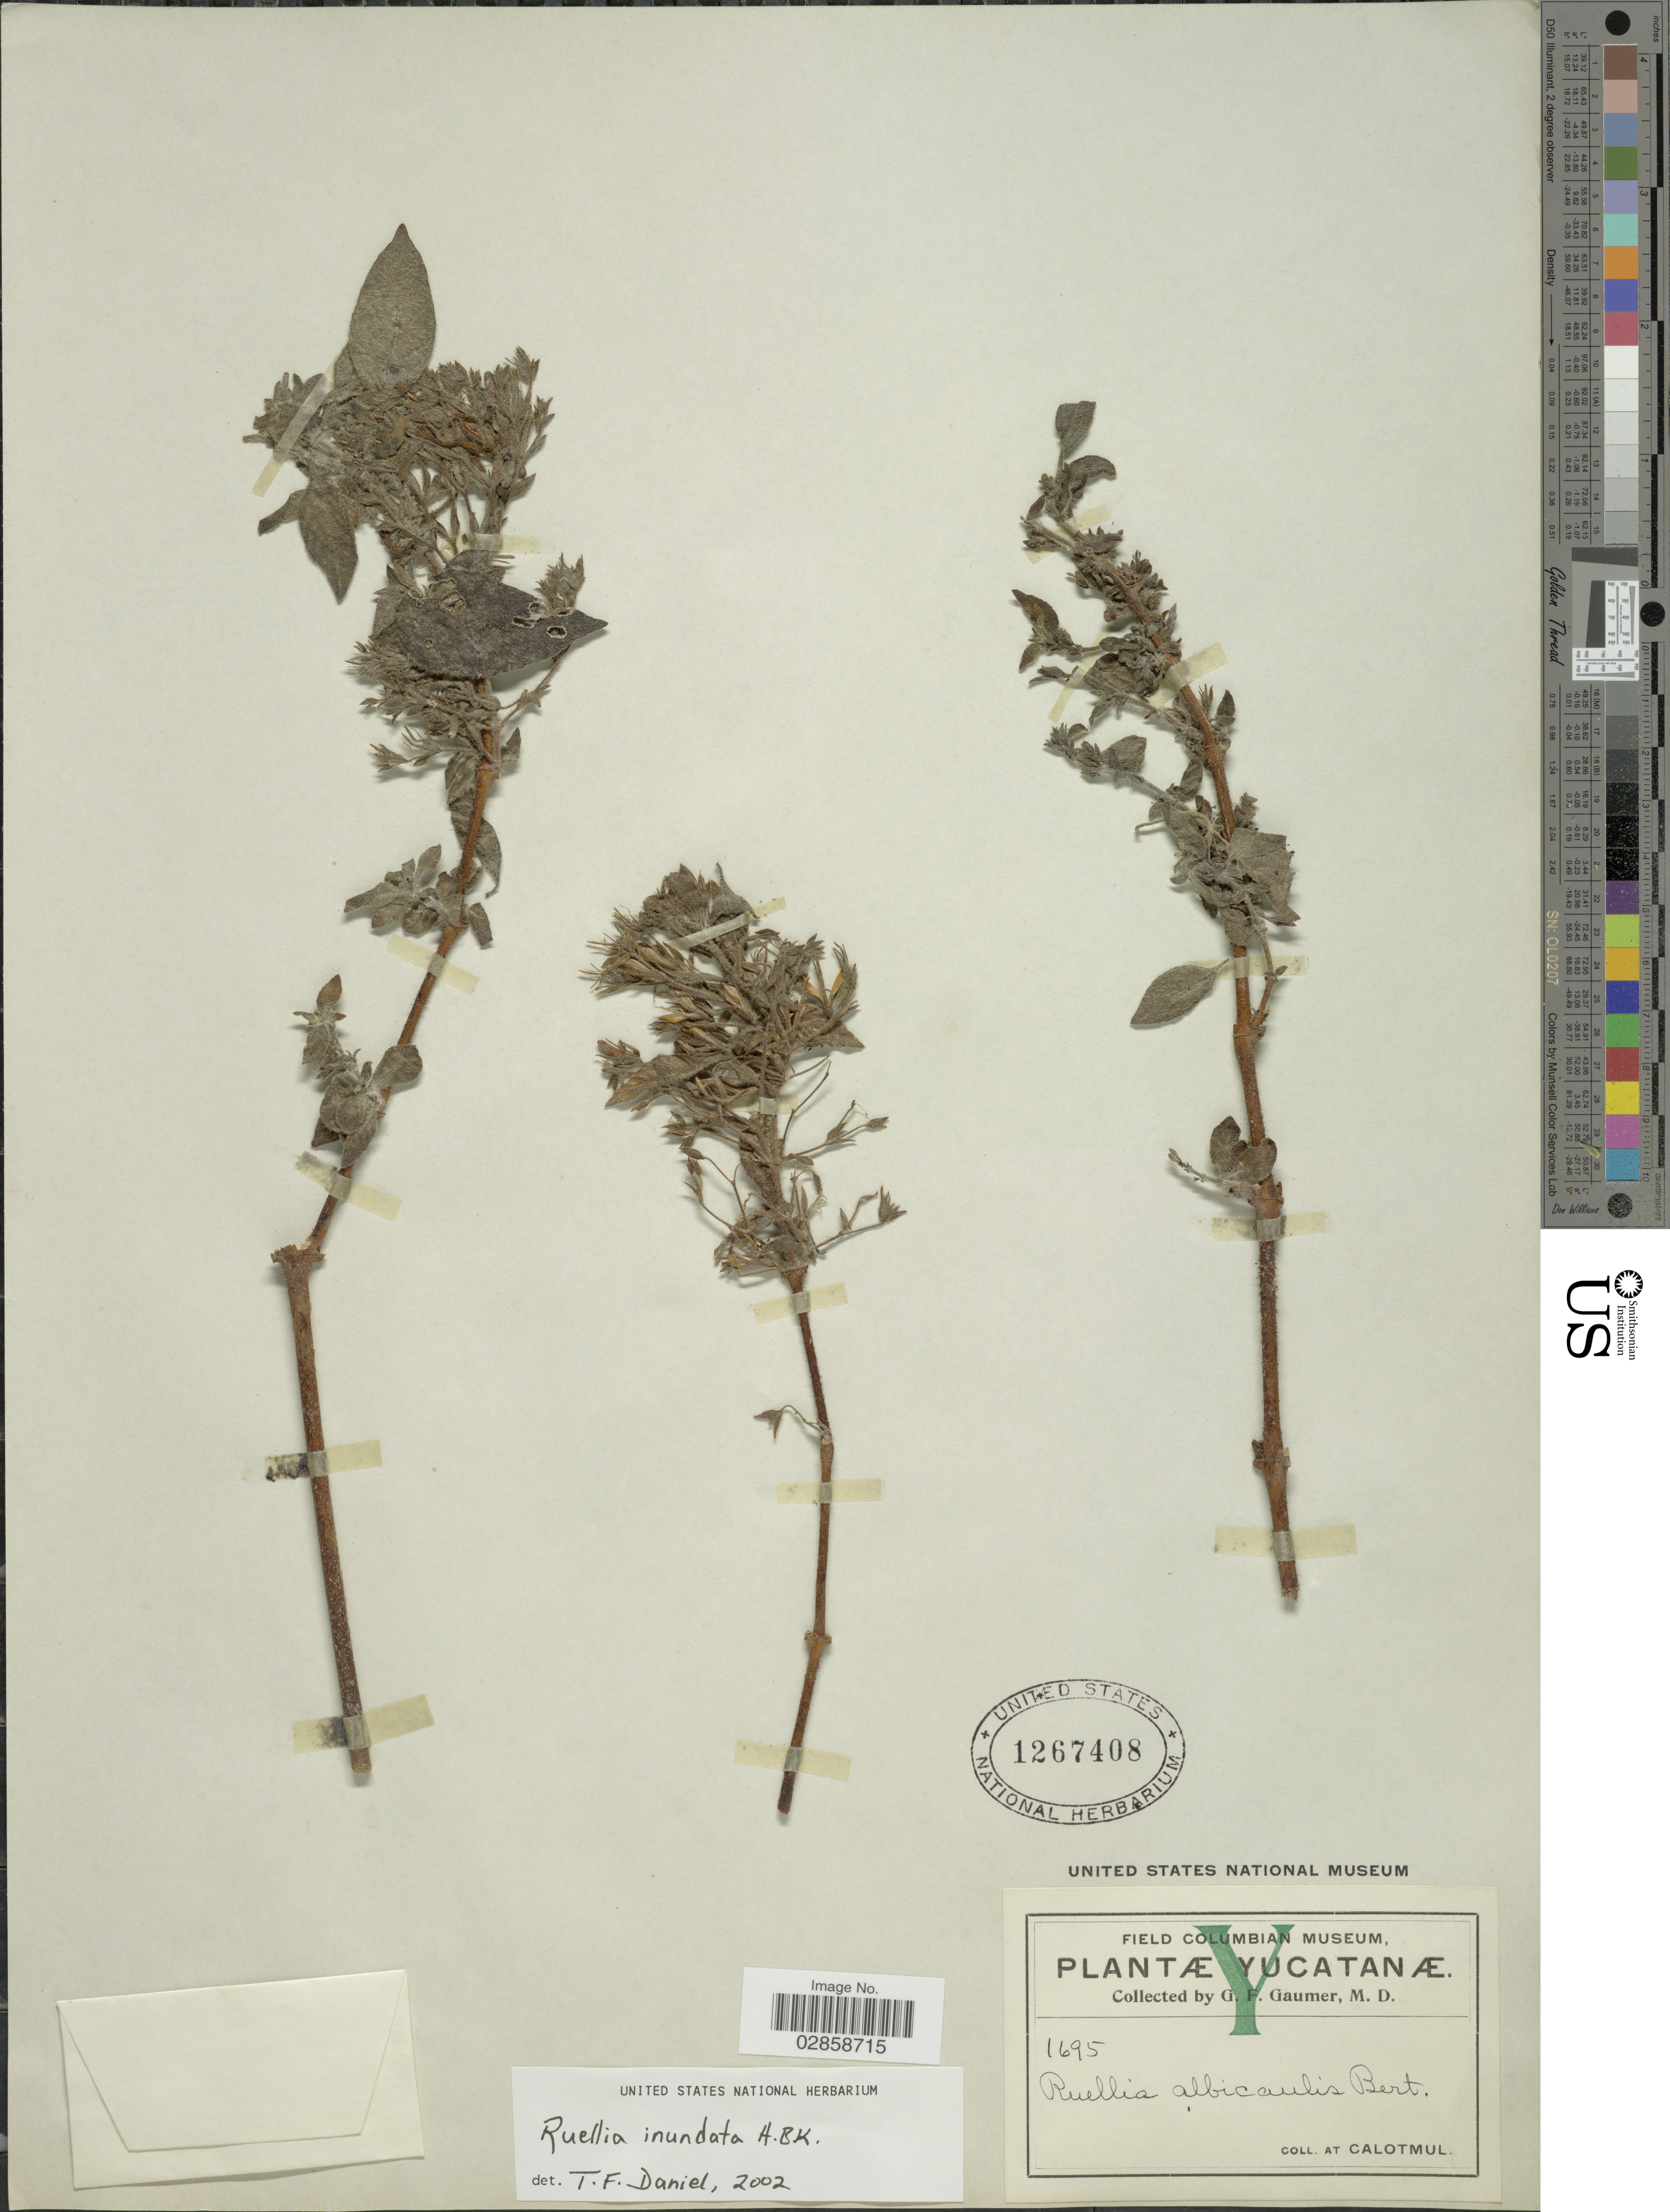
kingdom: Plantae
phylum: Tracheophyta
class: Magnoliopsida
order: Lamiales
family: Acanthaceae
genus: Ruellia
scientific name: Ruellia inundata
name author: Kunth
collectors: G. F. Gaumer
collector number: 1695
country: Mexico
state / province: Yucatán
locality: Calotmul.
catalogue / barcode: US 1267408